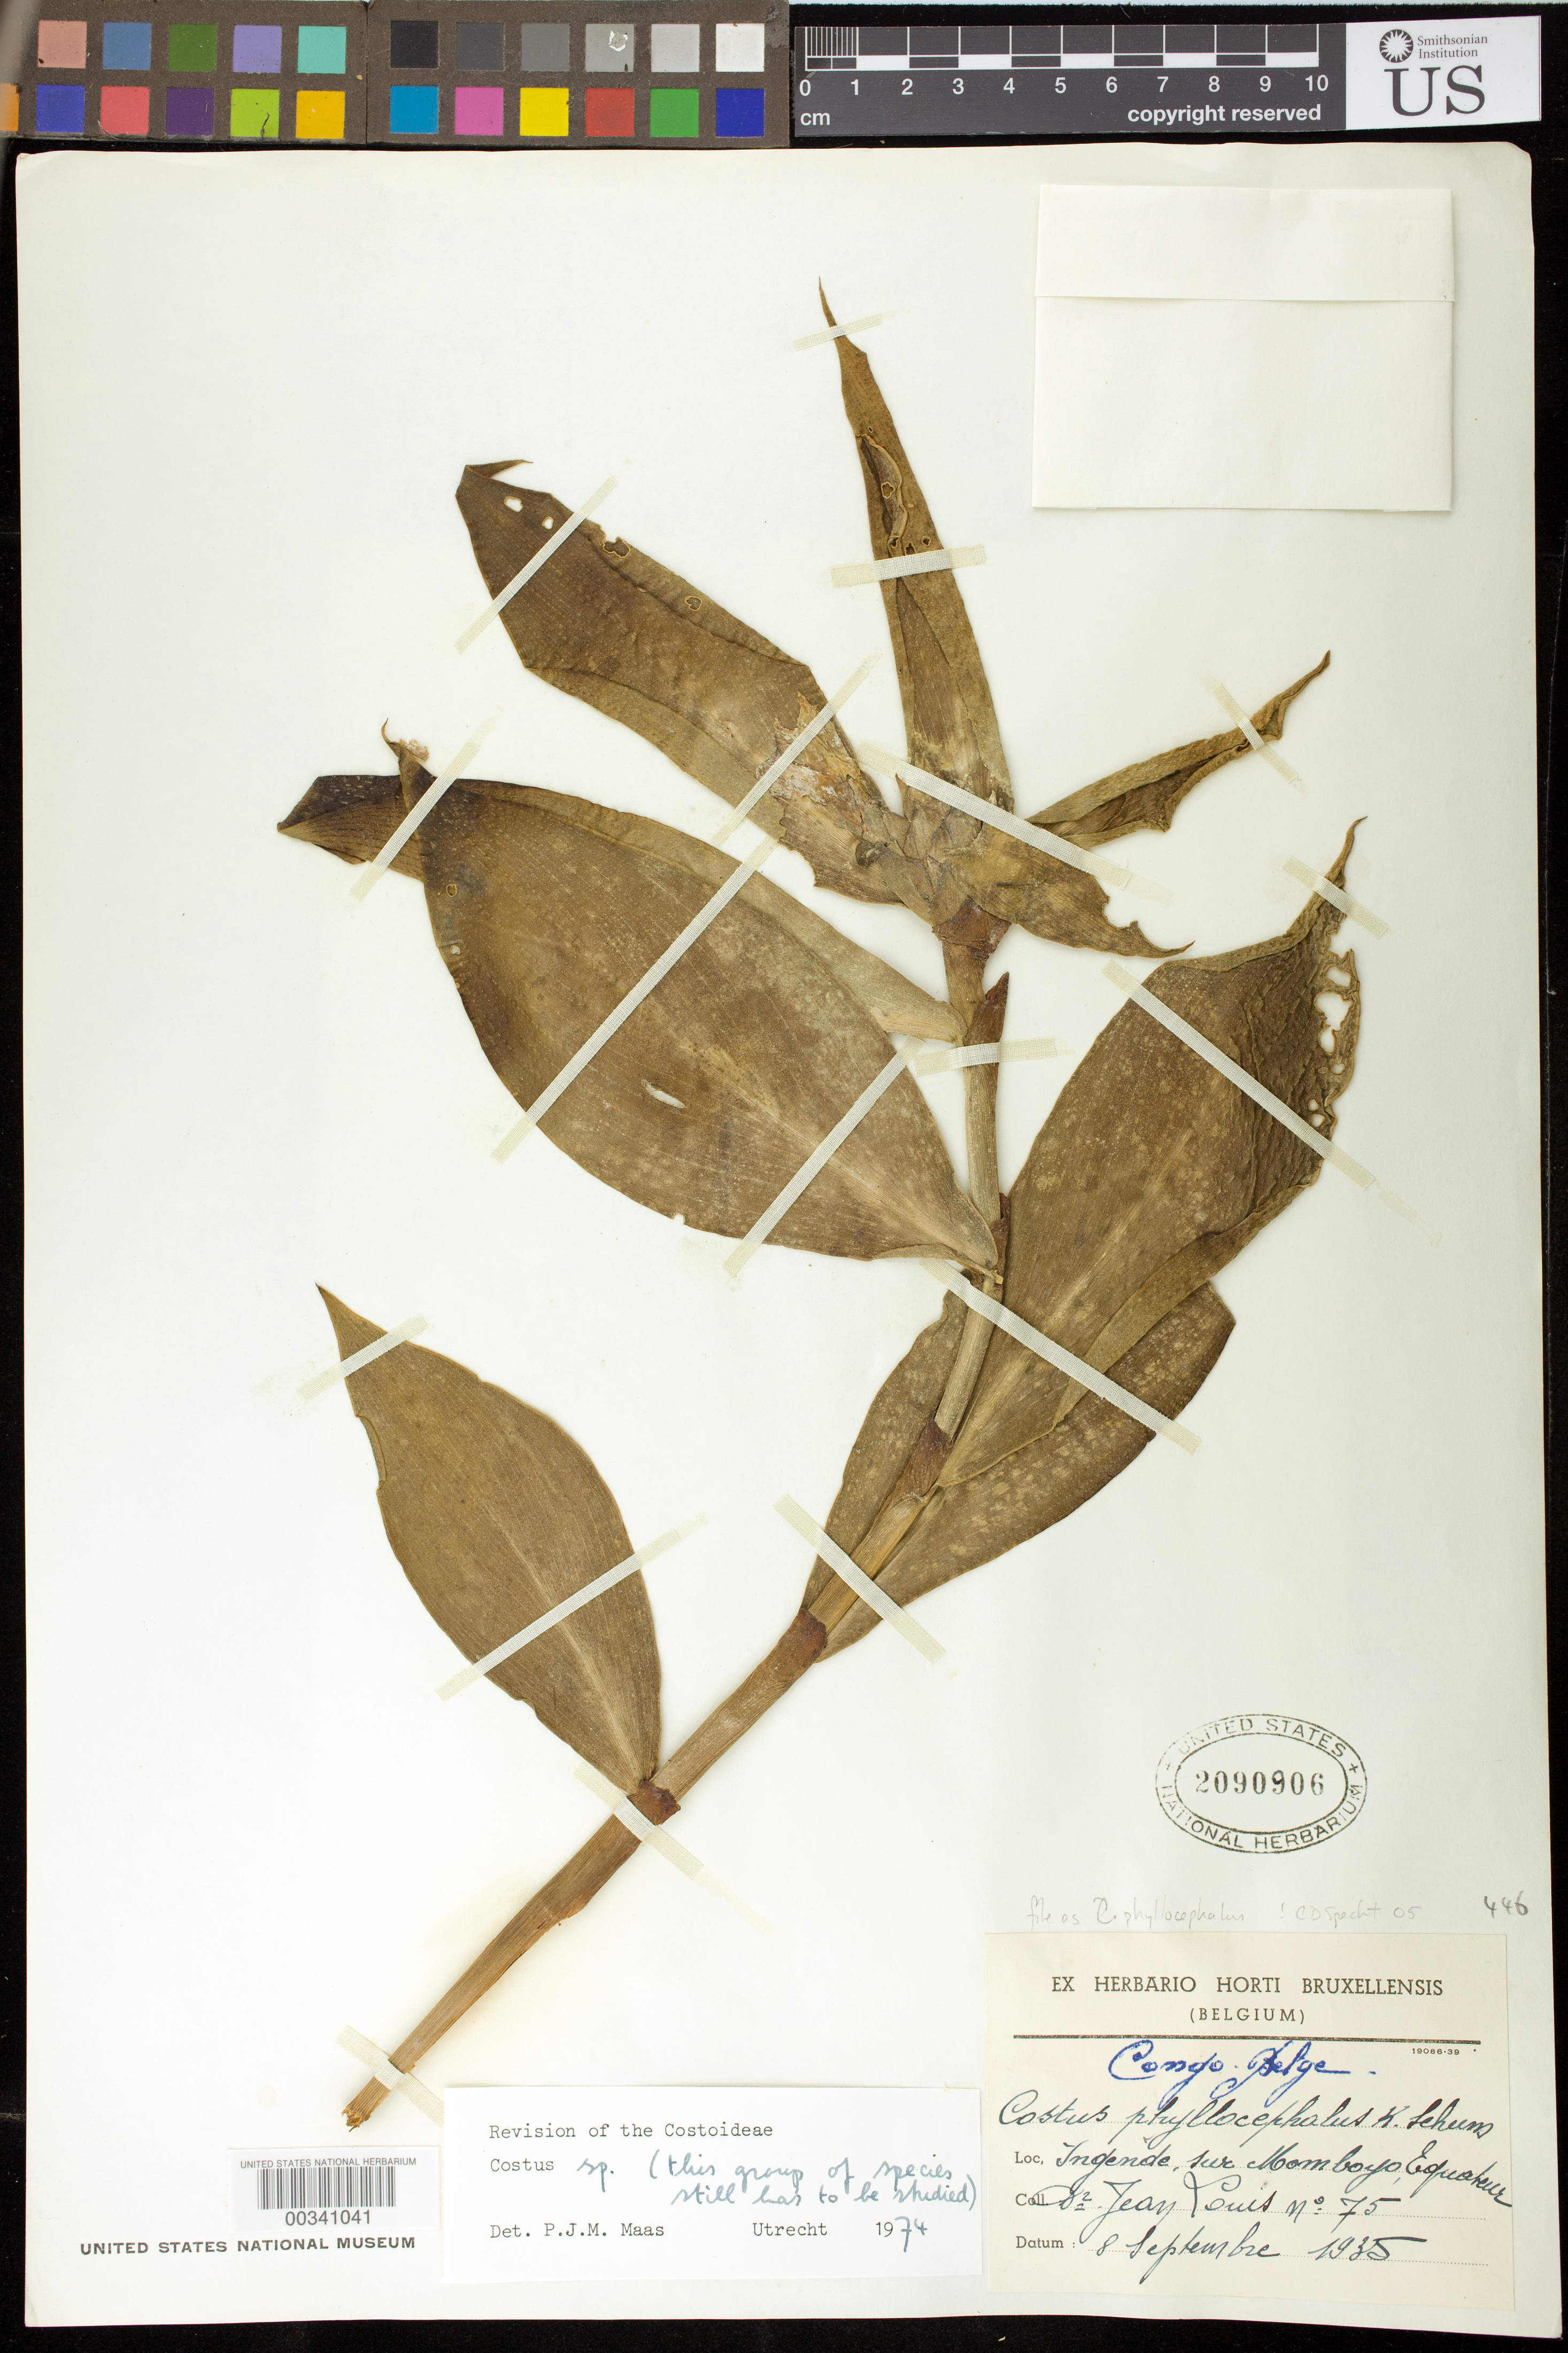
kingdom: Plantae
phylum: Tracheophyta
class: Liliopsida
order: Zingiberales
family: Costaceae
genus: Costus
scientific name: Costus sp.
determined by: Maas, Paul J. M.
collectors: J. Louis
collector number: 75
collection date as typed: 08 Sep 1935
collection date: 1935-09-08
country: Congo, Democratic Republic of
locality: Congo belge, ingende, sur momboyo, equaheur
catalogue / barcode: US 2090906